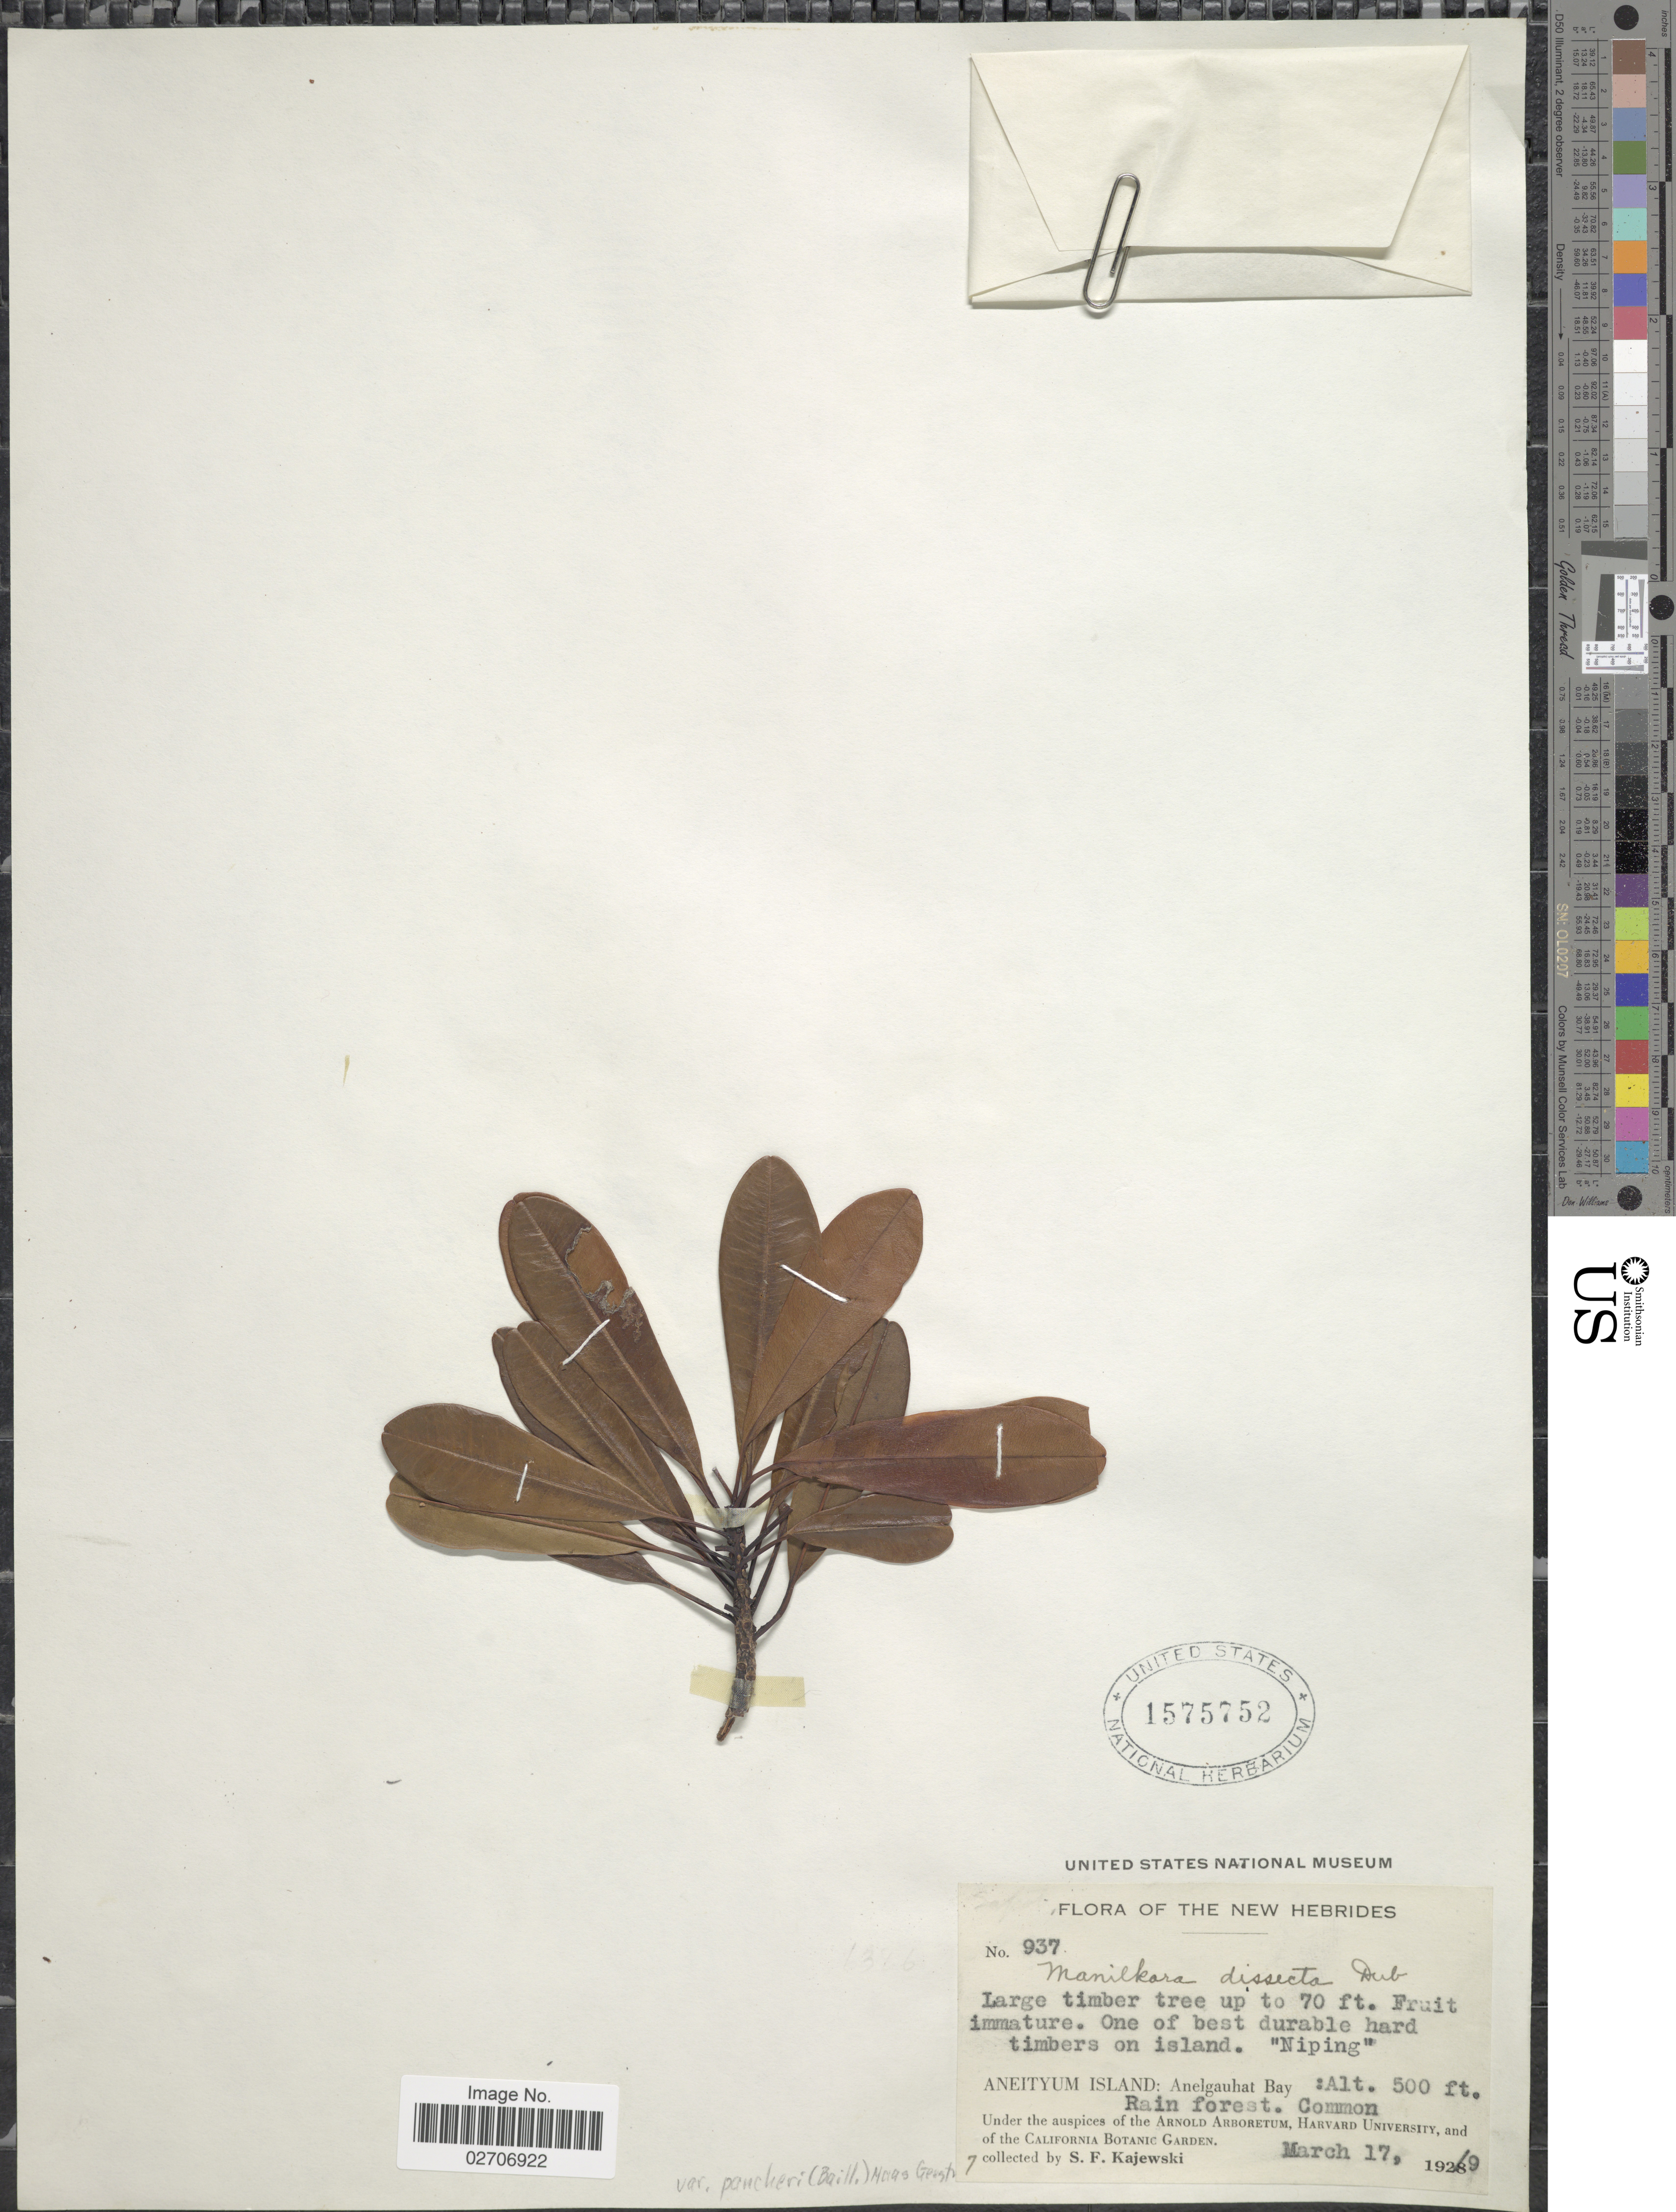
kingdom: Plantae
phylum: Tracheophyta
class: Magnoliopsida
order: Ericales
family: Sapotaceae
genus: Manilkara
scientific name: Manilkara dissecta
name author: (L. f.) Dubard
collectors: S. Kajewski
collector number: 937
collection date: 1929-03-17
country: Vanuatu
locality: New Hebrides, Aneityum Island: Anelgauhat Bay, rain forest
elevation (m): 152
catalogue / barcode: US 1575752